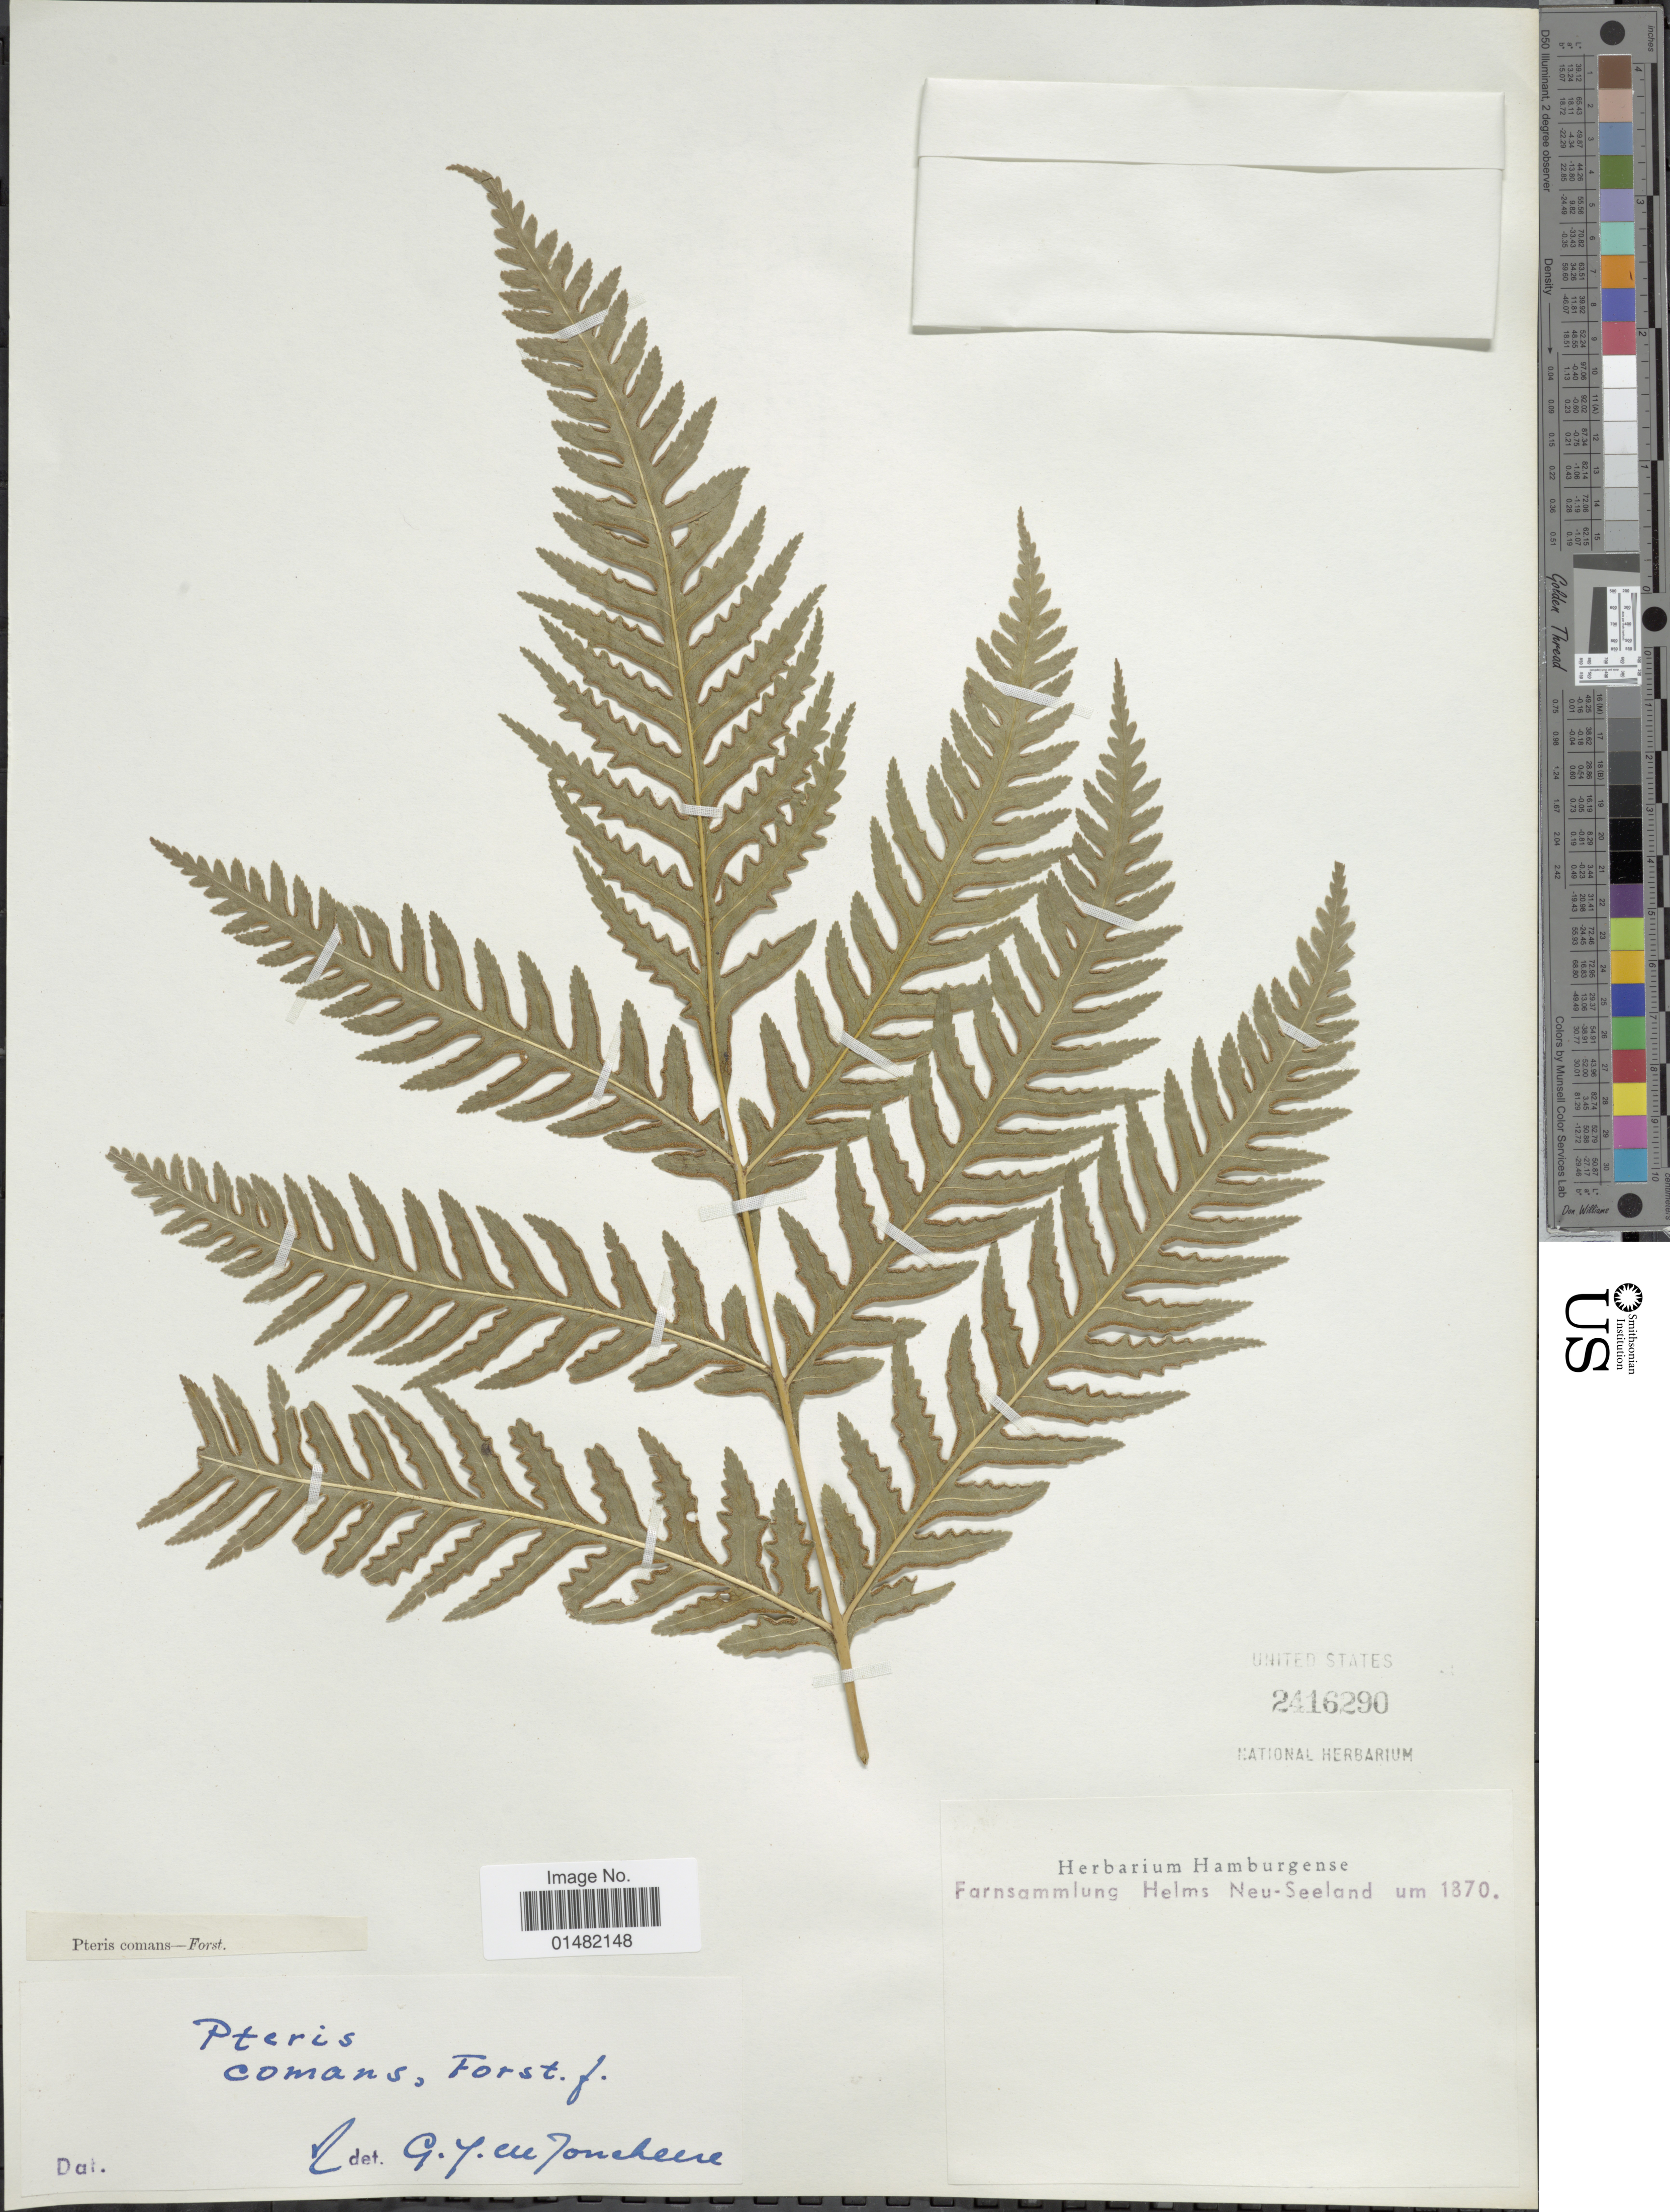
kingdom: Plantae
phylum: Tracheophyta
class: Polypodiopsida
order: Polypodiales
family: Pteridaceae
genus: Pteris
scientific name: Pteris comans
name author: G. Forst.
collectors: Helms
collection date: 1870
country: New Zealand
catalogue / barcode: US 2416290